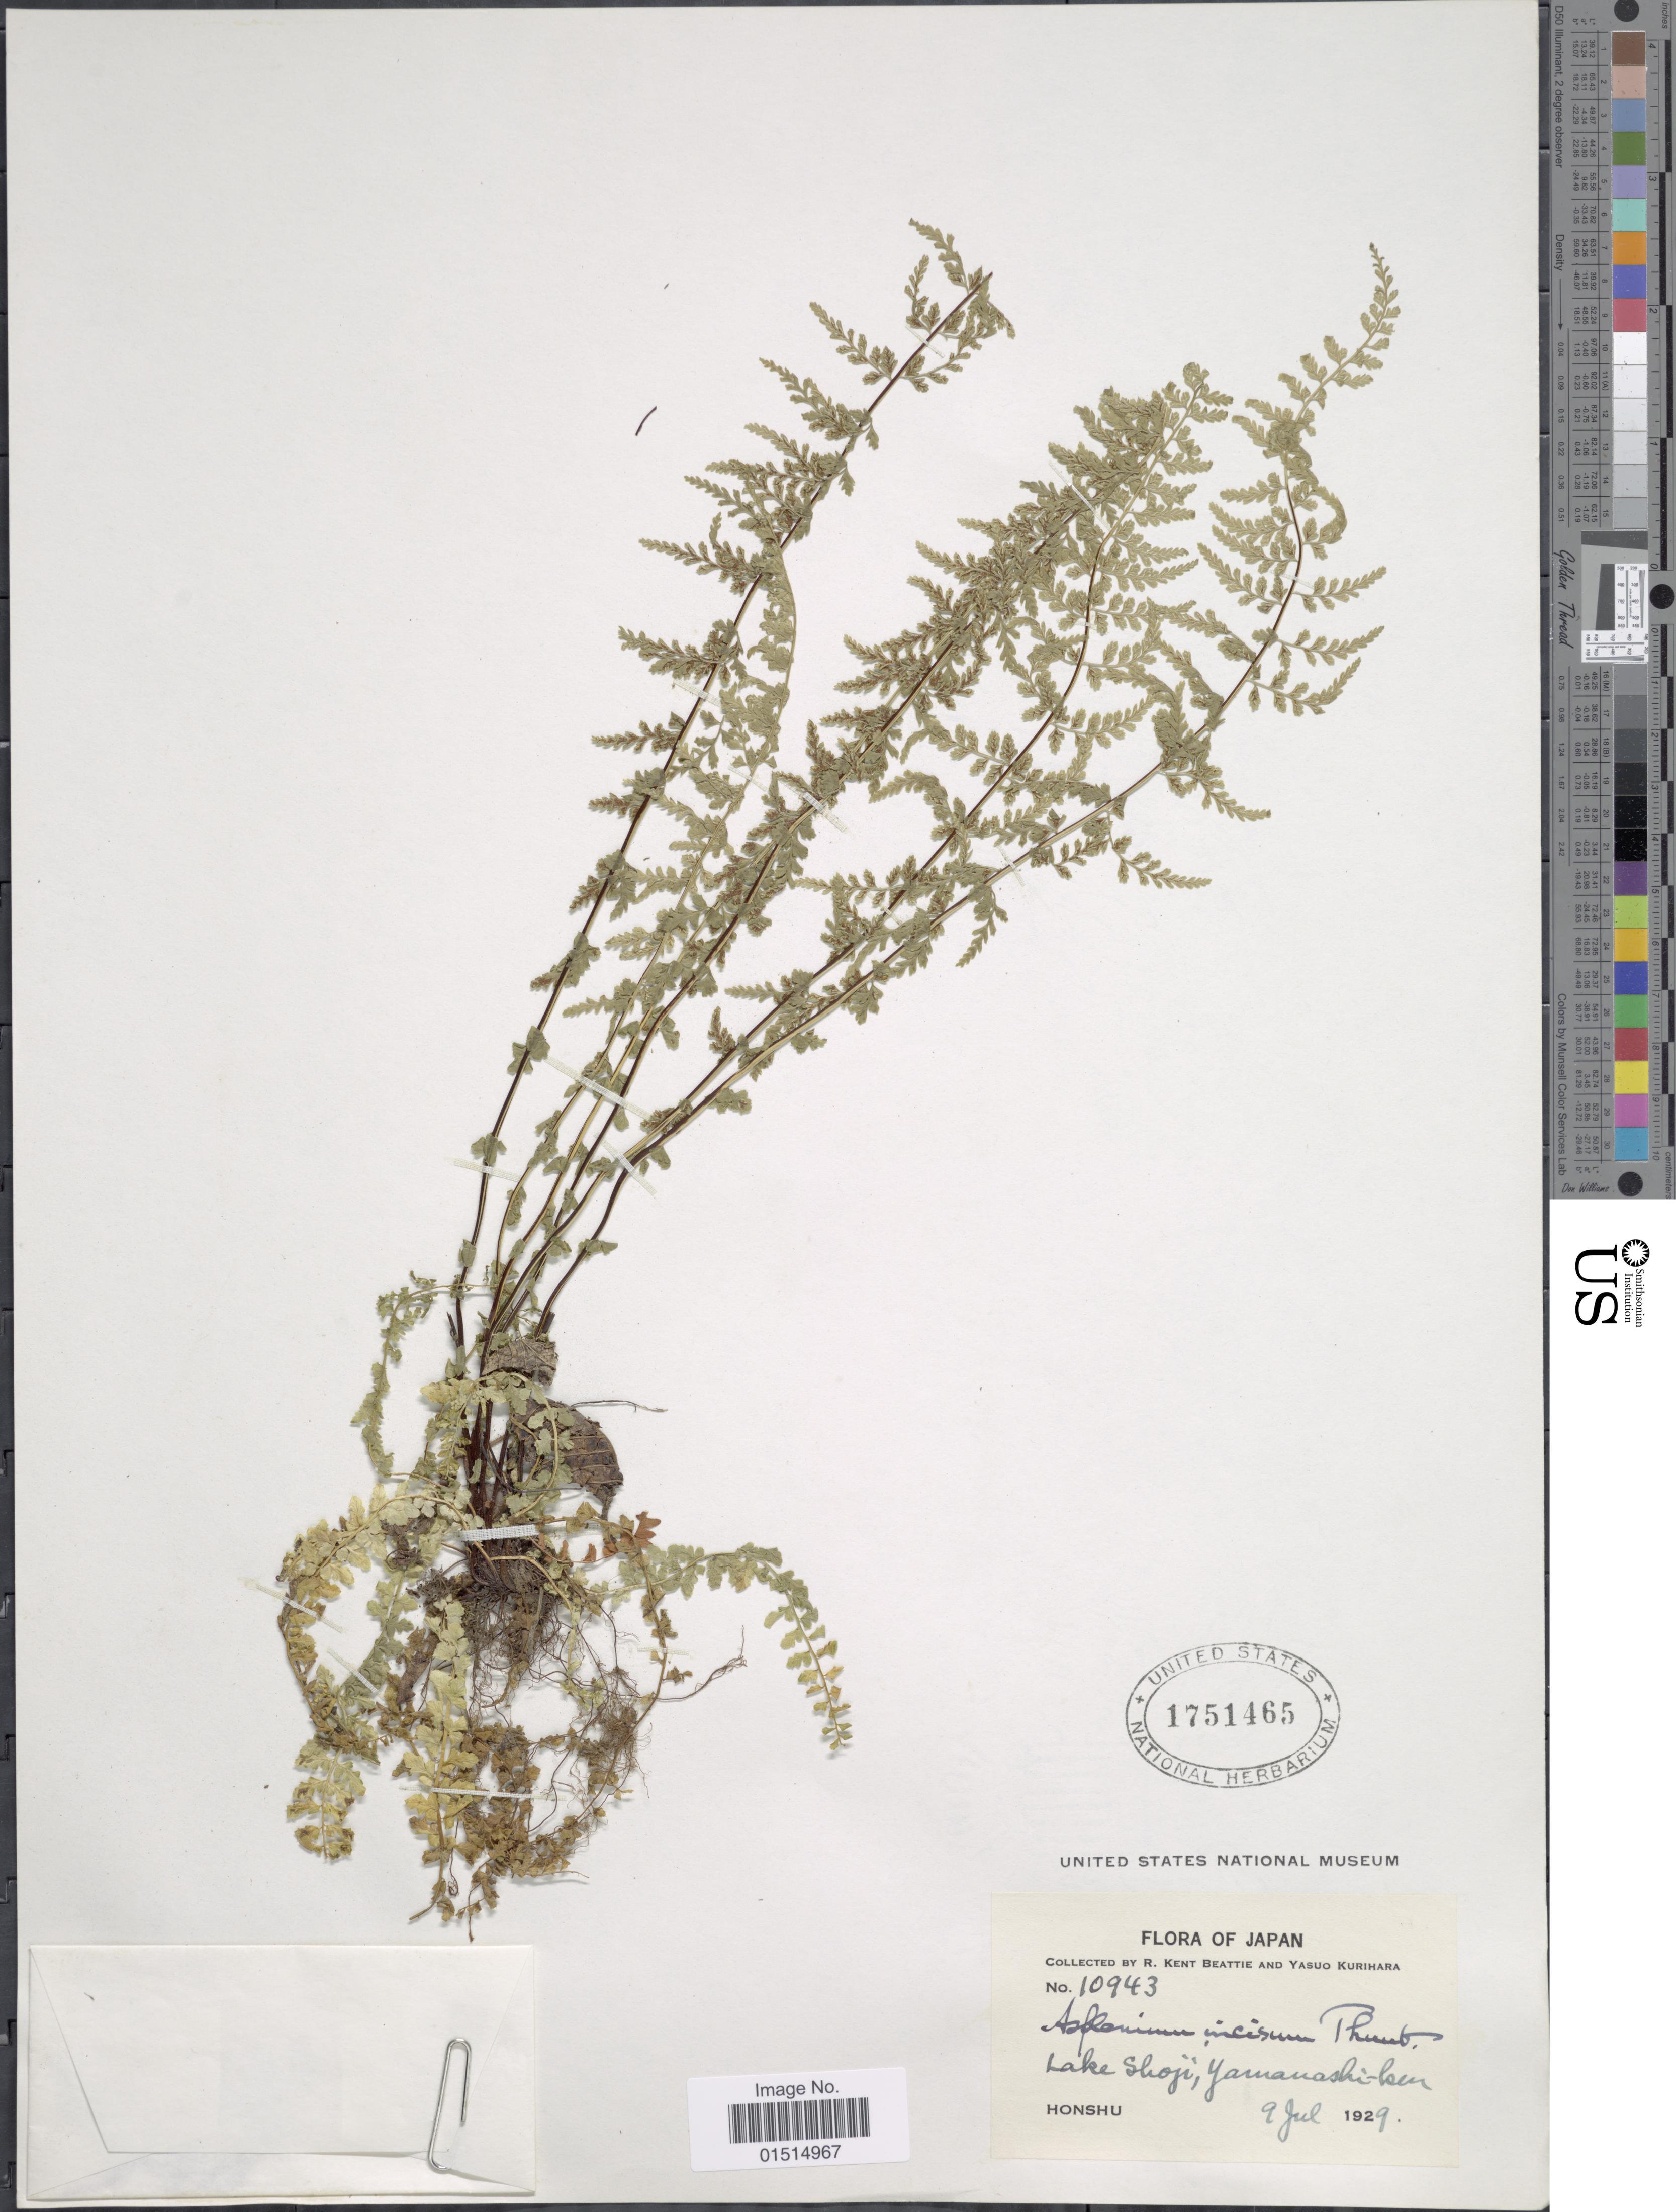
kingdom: Plantae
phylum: Tracheophyta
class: Polypodiopsida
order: Polypodiales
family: Aspleniaceae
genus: Asplenium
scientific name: Asplenium incisum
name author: Thunb.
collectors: R. K. Beattie & Y. Kurihara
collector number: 10943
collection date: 1929-07-09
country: Japan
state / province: Yamanasi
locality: Honshu, Lake Shoji, Yamanashi-ken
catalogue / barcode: US 1751465